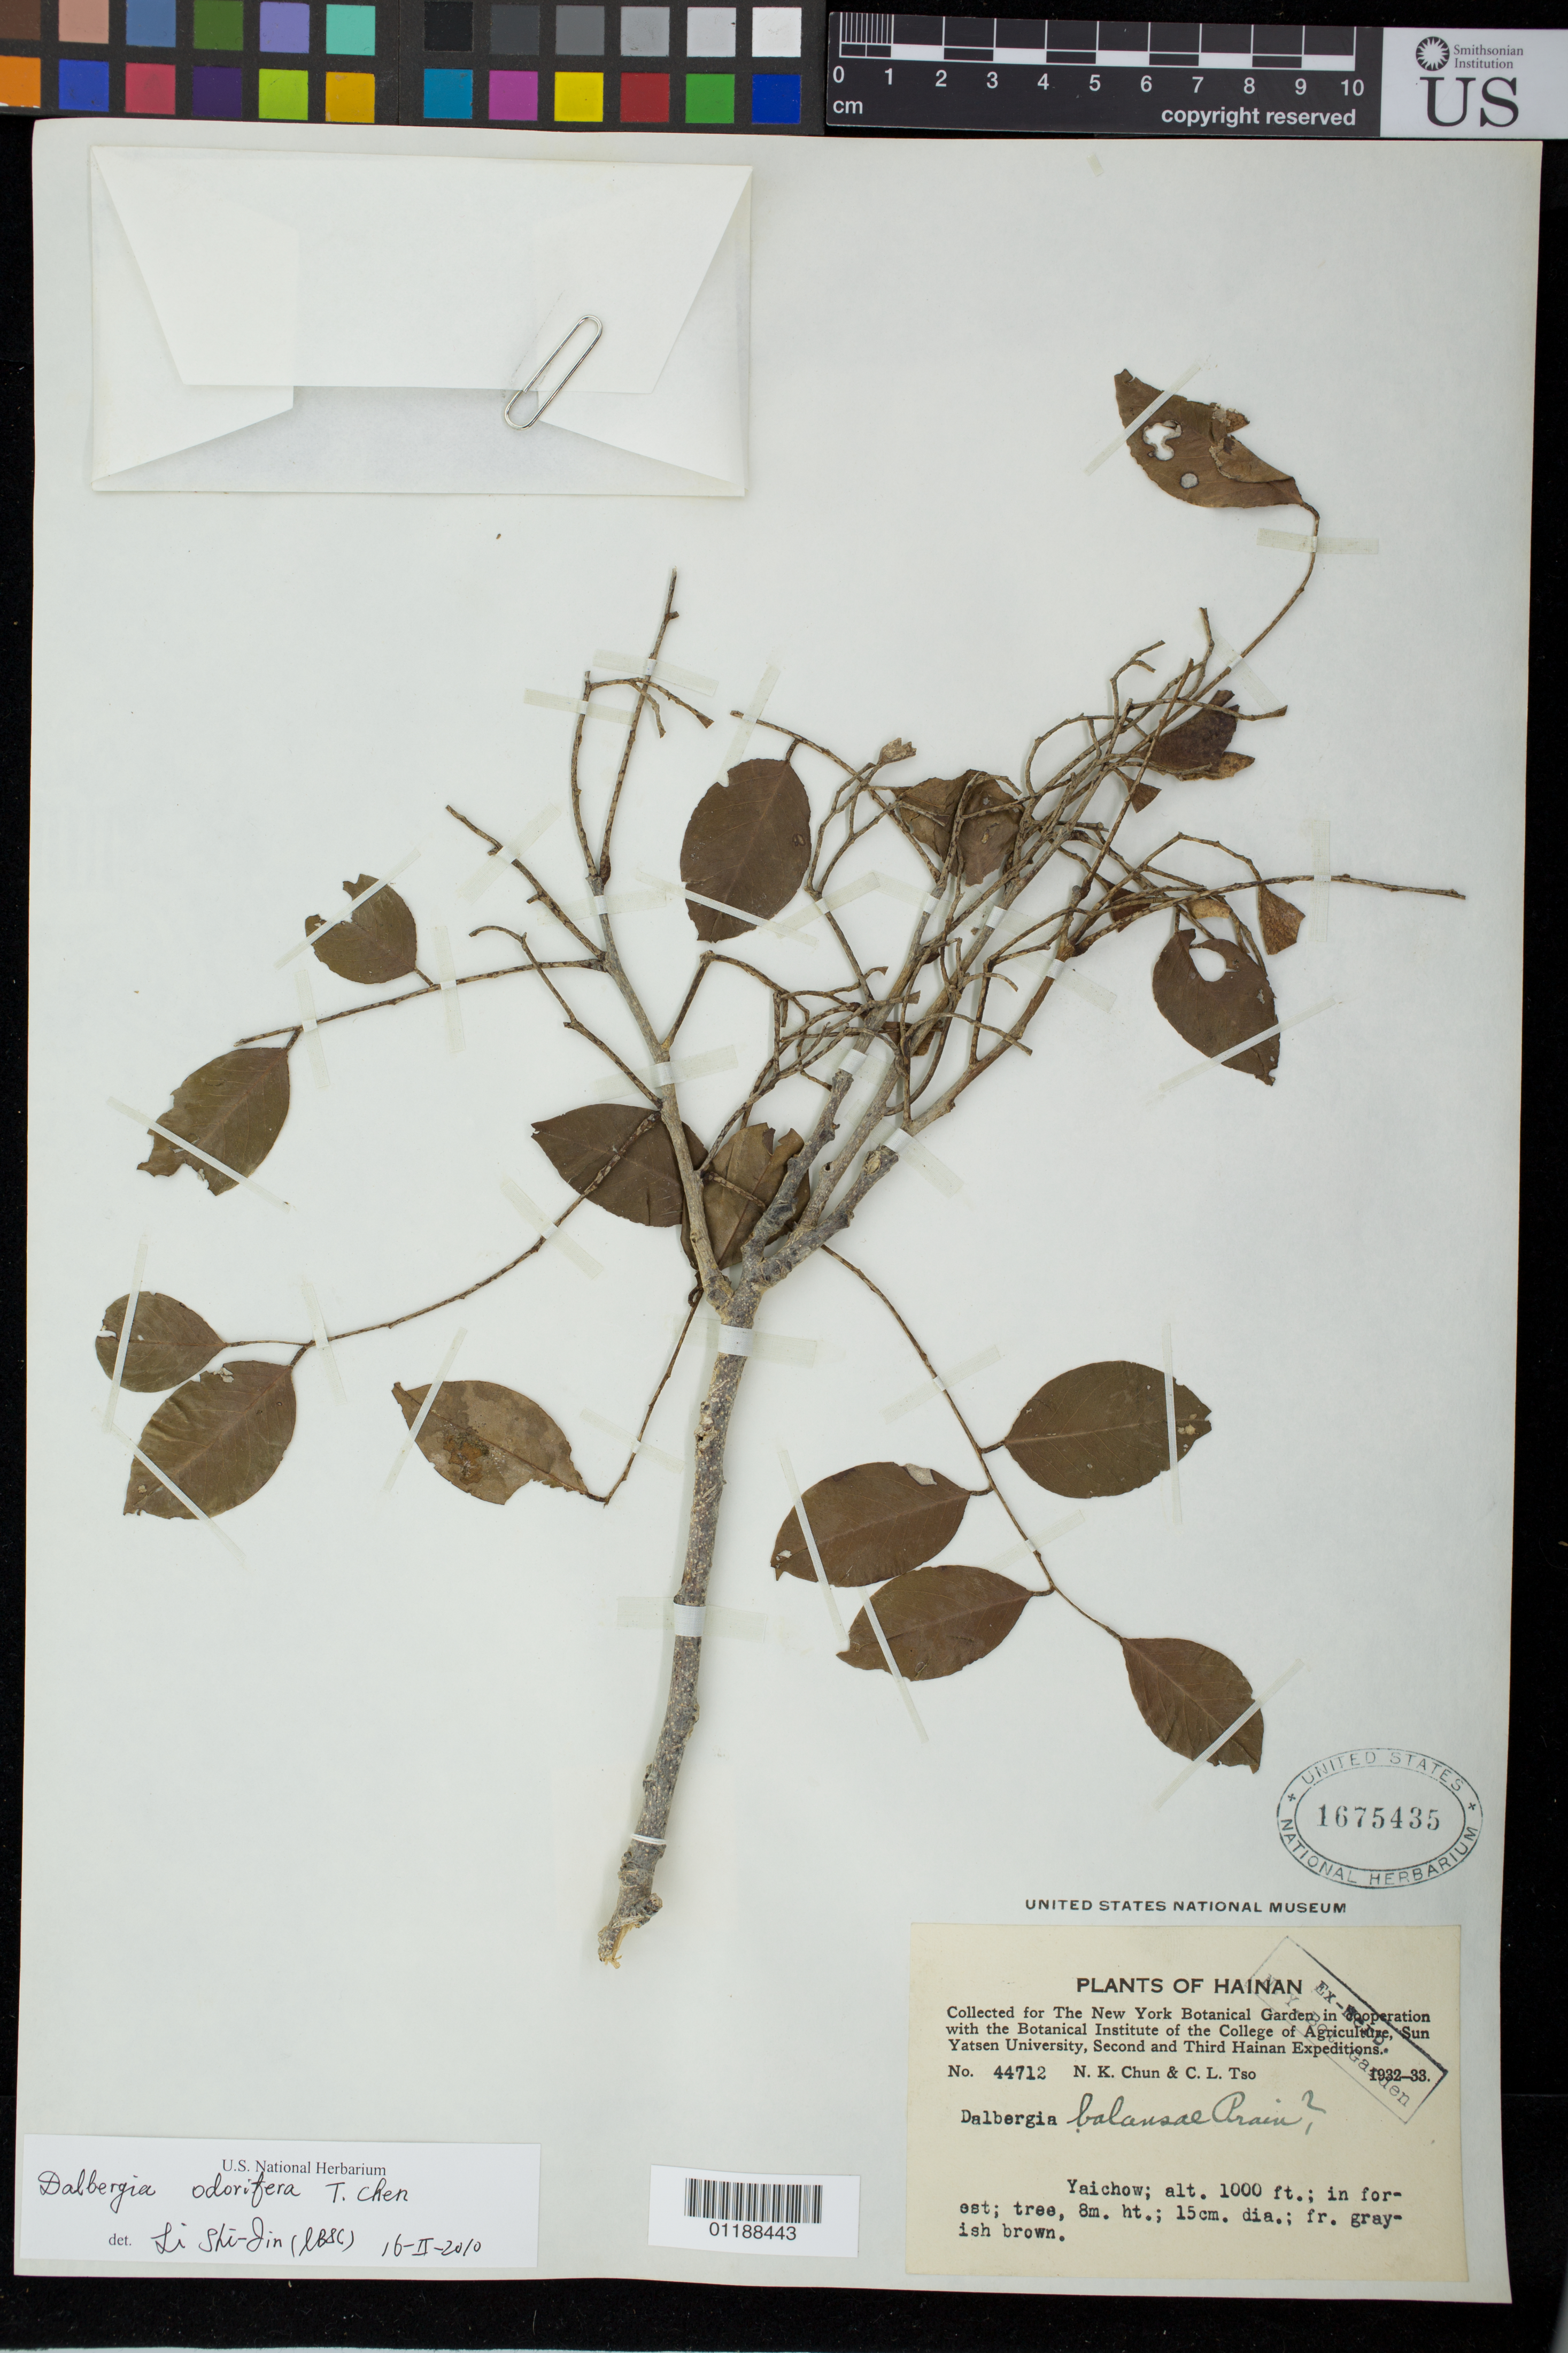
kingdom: Plantae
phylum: Tracheophyta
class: Magnoliopsida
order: Fabales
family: Fabaceae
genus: Dalbergia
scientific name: Dalbergia odorifera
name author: Chen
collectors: N. K. Chun & C. Tso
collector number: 44712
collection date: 1932/1933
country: China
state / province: Hainan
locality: Yaichow; in forest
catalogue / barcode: US 1675435